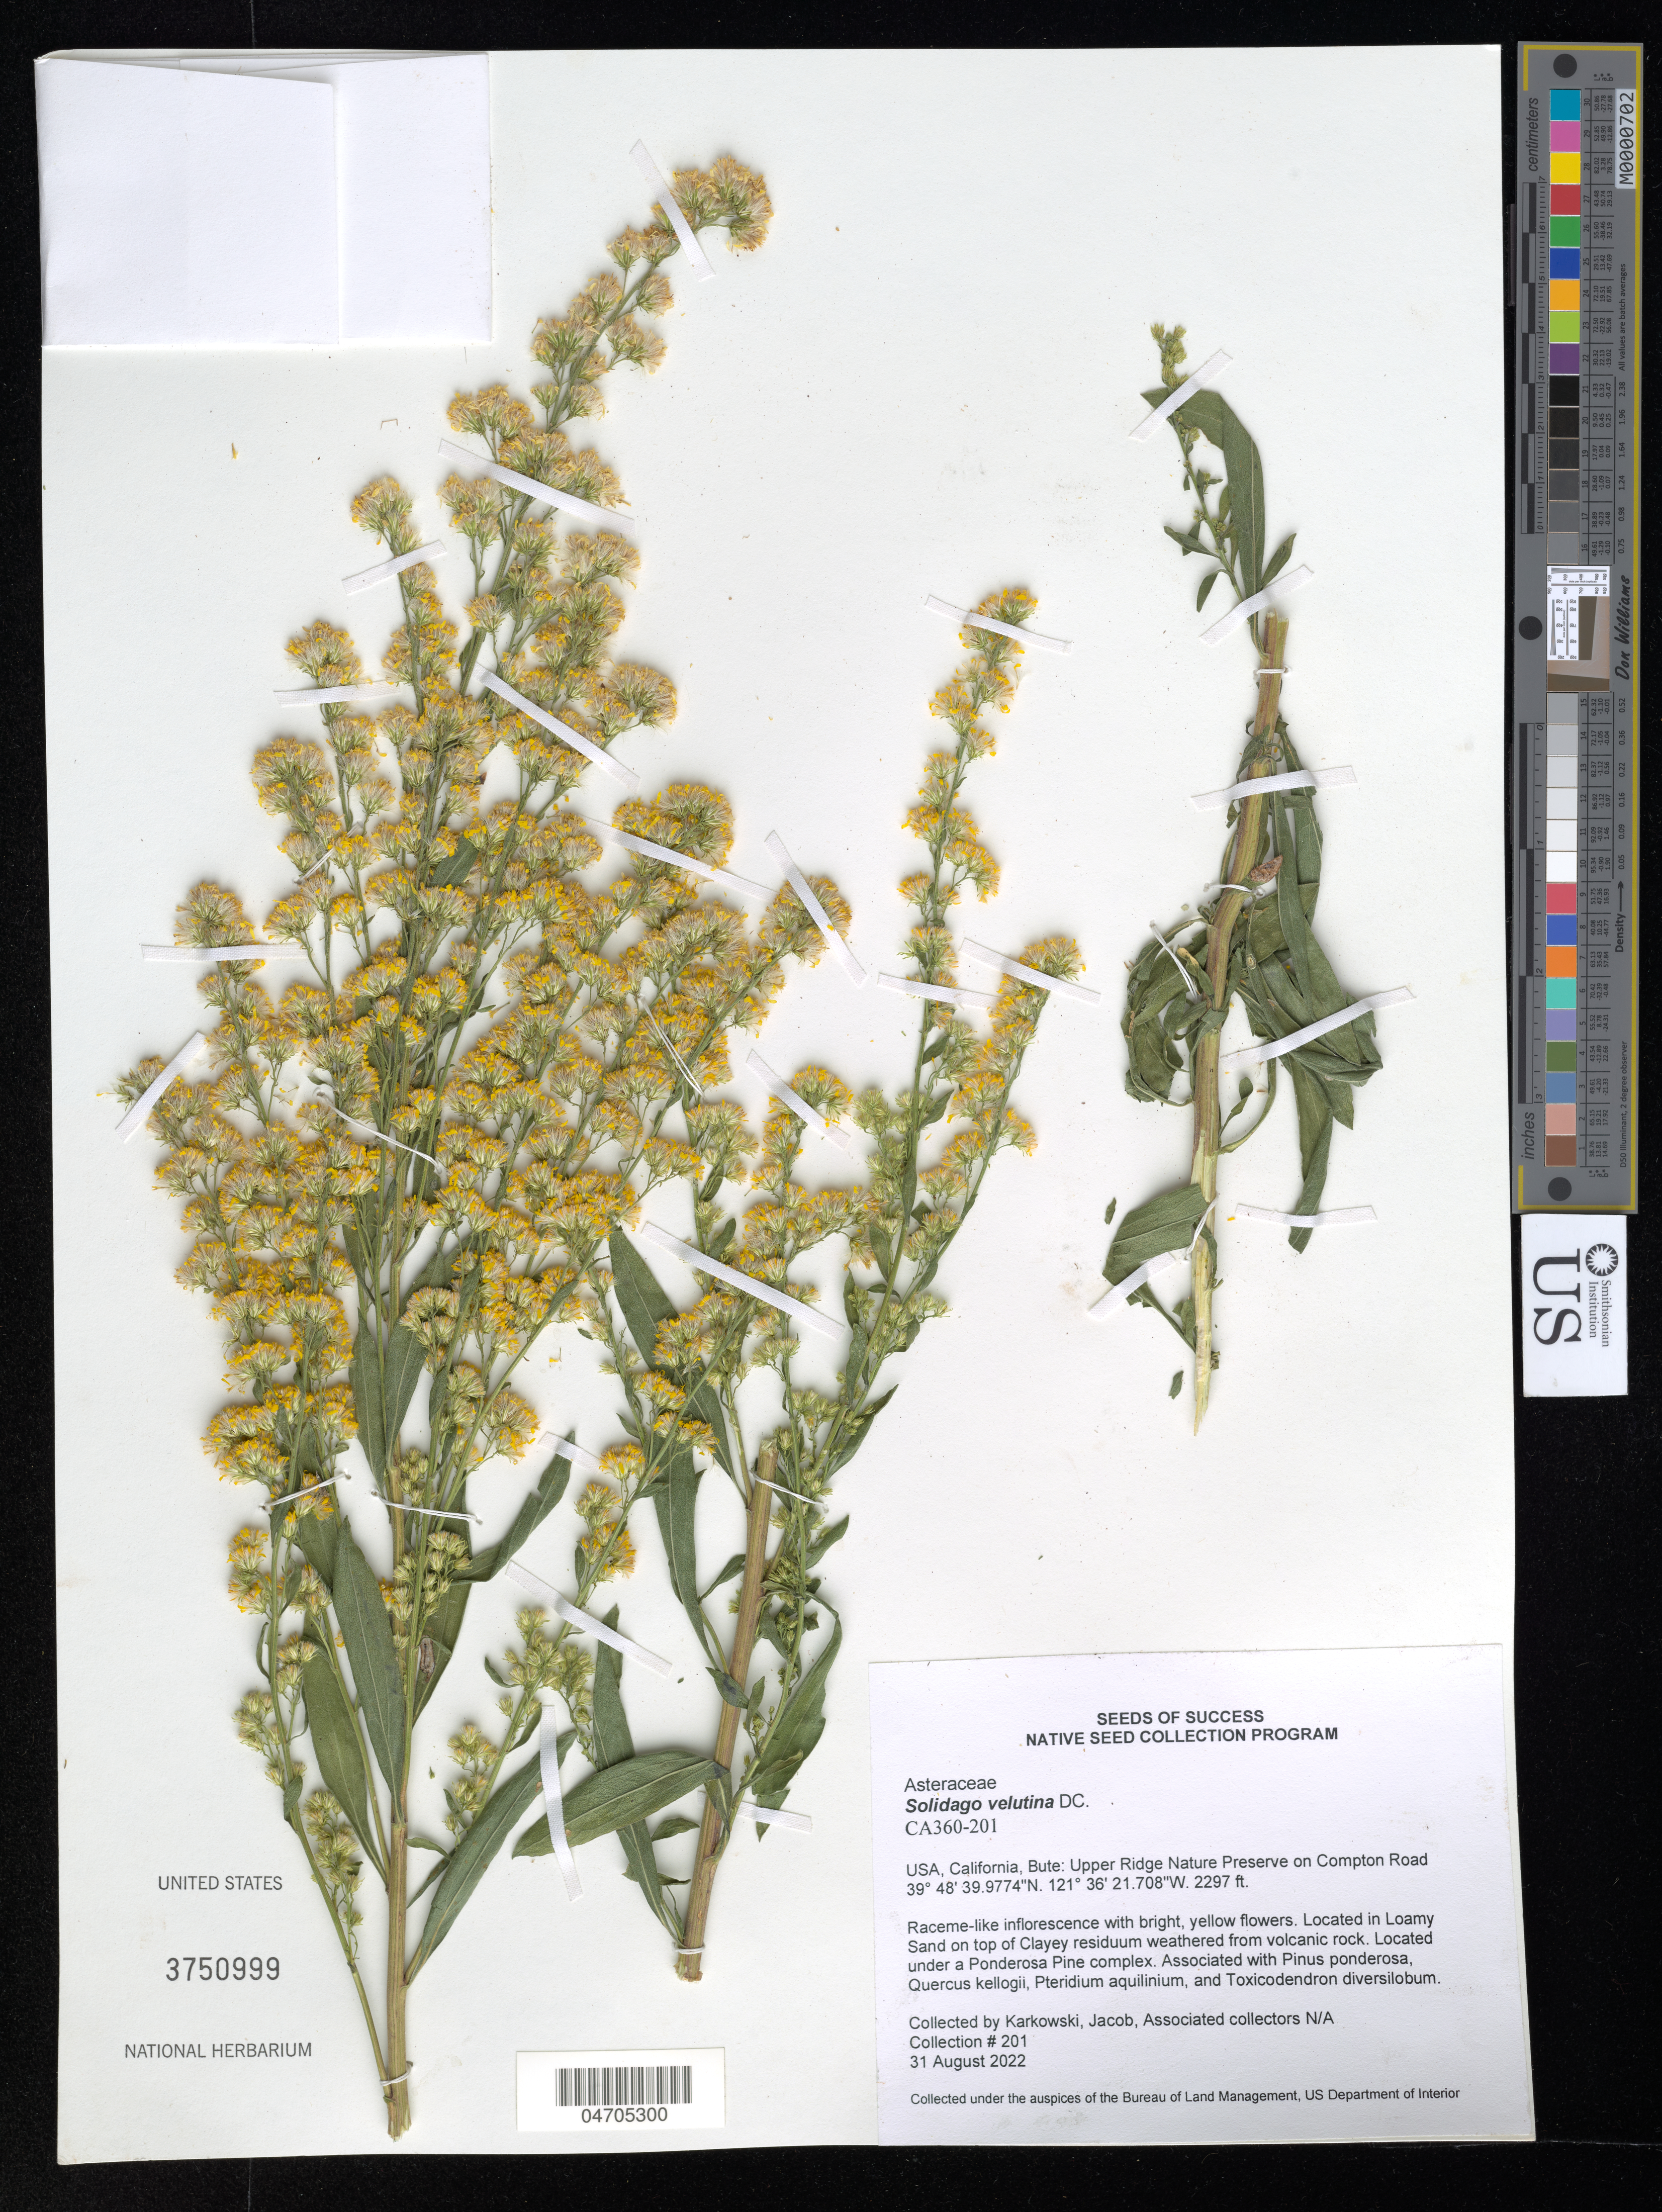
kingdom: Plantae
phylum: Tracheophyta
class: Magnoliopsida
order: Asterales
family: Asteraceae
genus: Solidago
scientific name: Solidago velutina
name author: DC.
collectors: J. Karkowski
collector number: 201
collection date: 2022-08-31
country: United States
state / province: California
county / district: Bute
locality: Bute: Upper Ridge Nature Preserve on Compton Road.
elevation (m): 700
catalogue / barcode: US 3750999